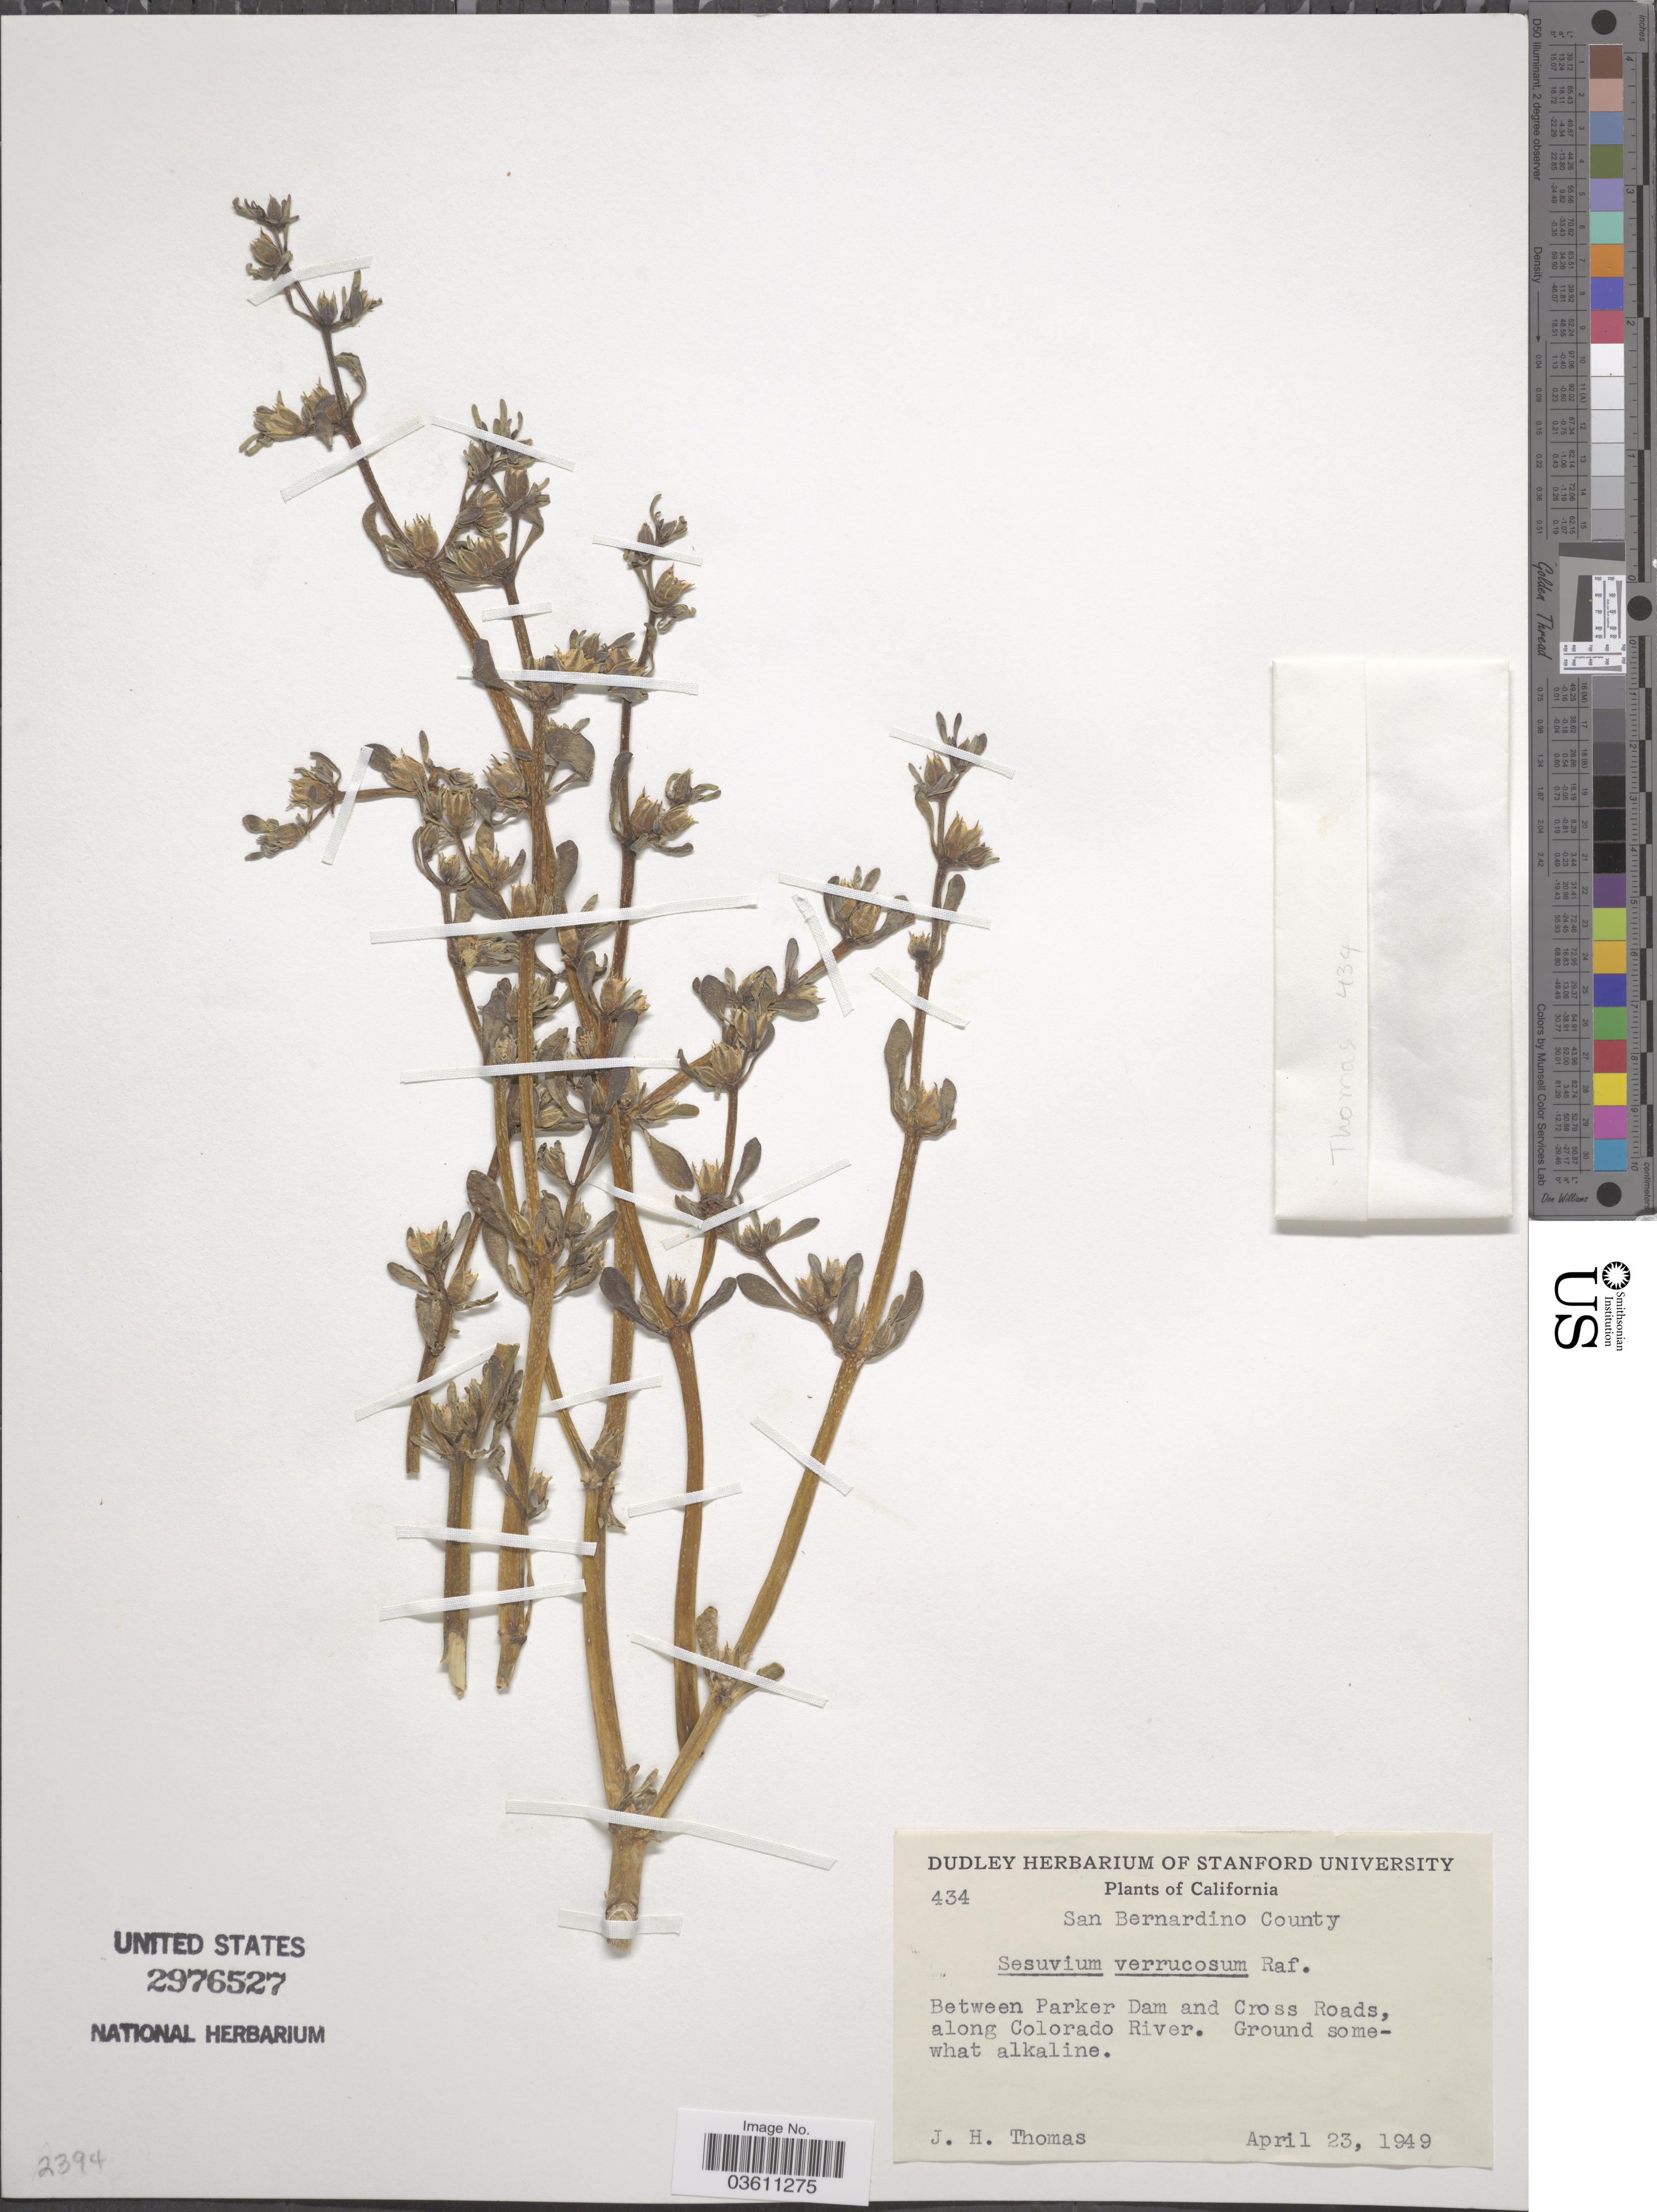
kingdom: Plantae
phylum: Tracheophyta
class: Magnoliopsida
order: Caryophyllales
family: Aizoaceae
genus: Sesuvium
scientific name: Sesuvium revolutifolium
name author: Ortega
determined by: Strong, Mark T., (BOT), Smithsonian Institution - National Museum of Natural History (UNITED STATES)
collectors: J. H. Thomas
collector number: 434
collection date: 1949-04-23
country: United States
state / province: California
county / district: San Bernardino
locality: San Bernardino County. Between Parker Dam and Cross Roads, along Colorado River.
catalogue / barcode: US 2967527